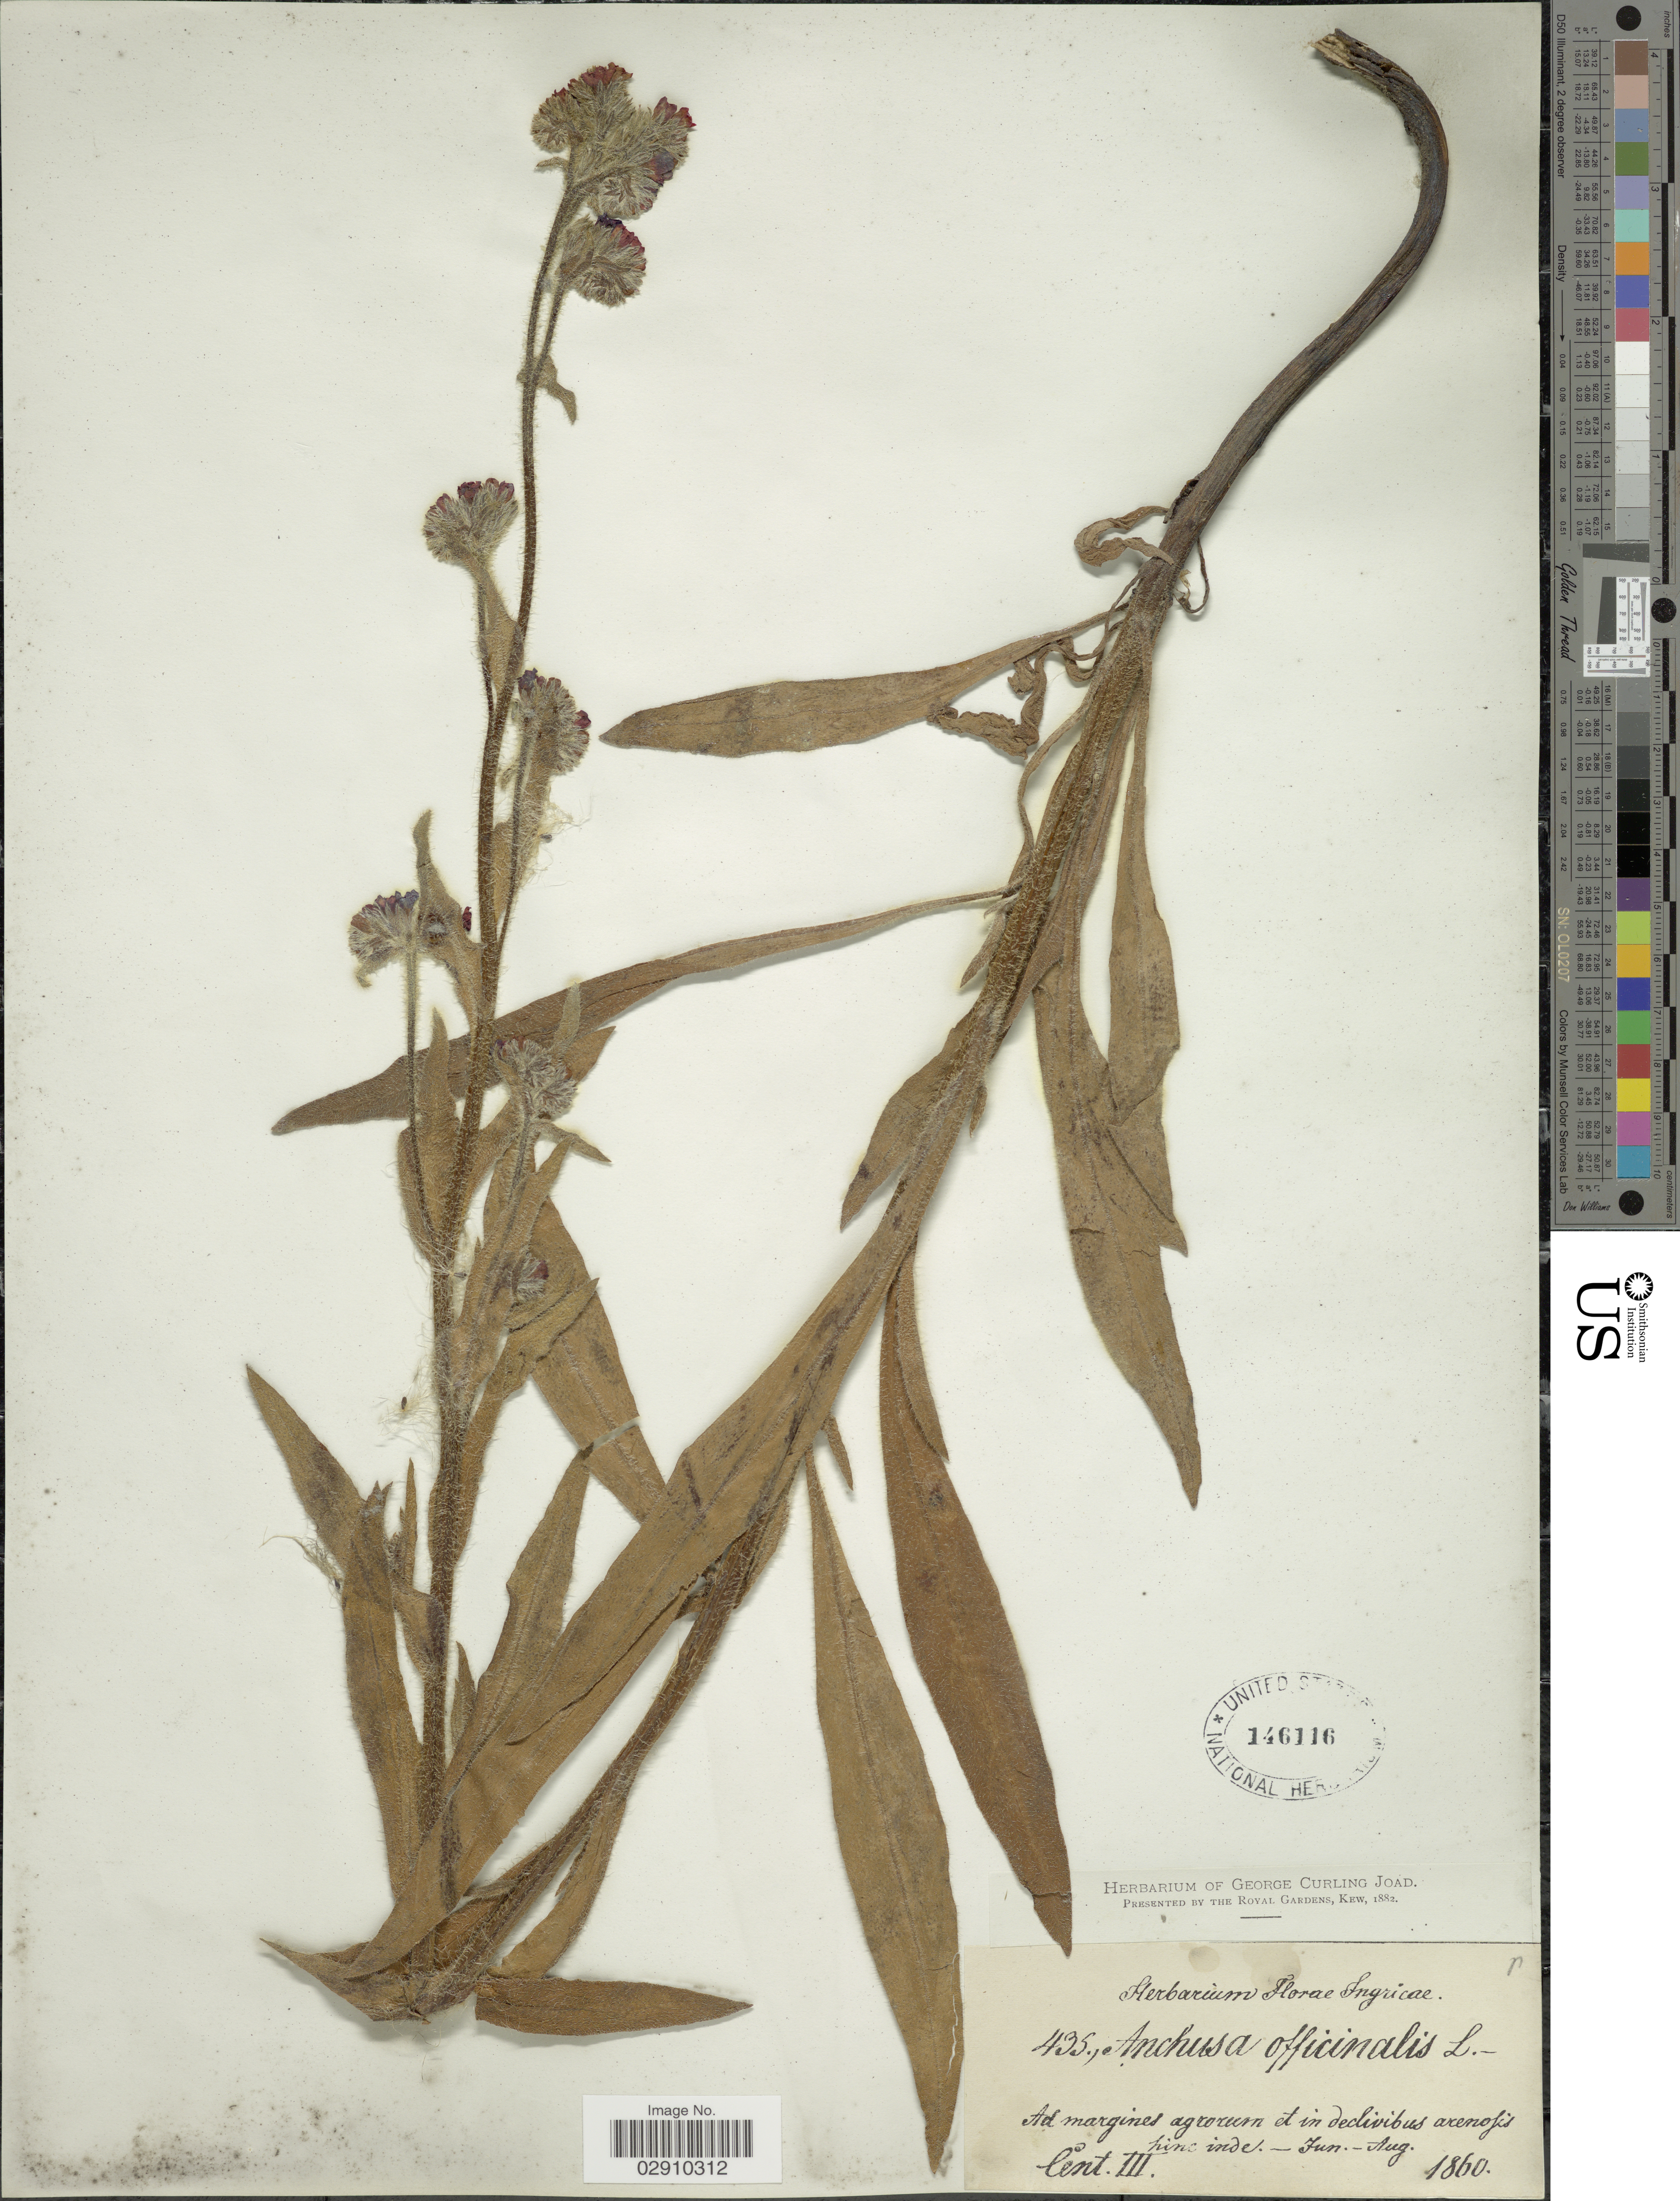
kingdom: Plantae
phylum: Tracheophyta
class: Magnoliopsida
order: Boraginales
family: Boraginaceae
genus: Anchusa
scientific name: Anchusa officinalis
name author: L.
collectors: ex herb. Florae Ingriae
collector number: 435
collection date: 1860-06/1860-08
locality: Ingricae. Ad margines agrorum et in declivibus arenosis.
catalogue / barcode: US 146116